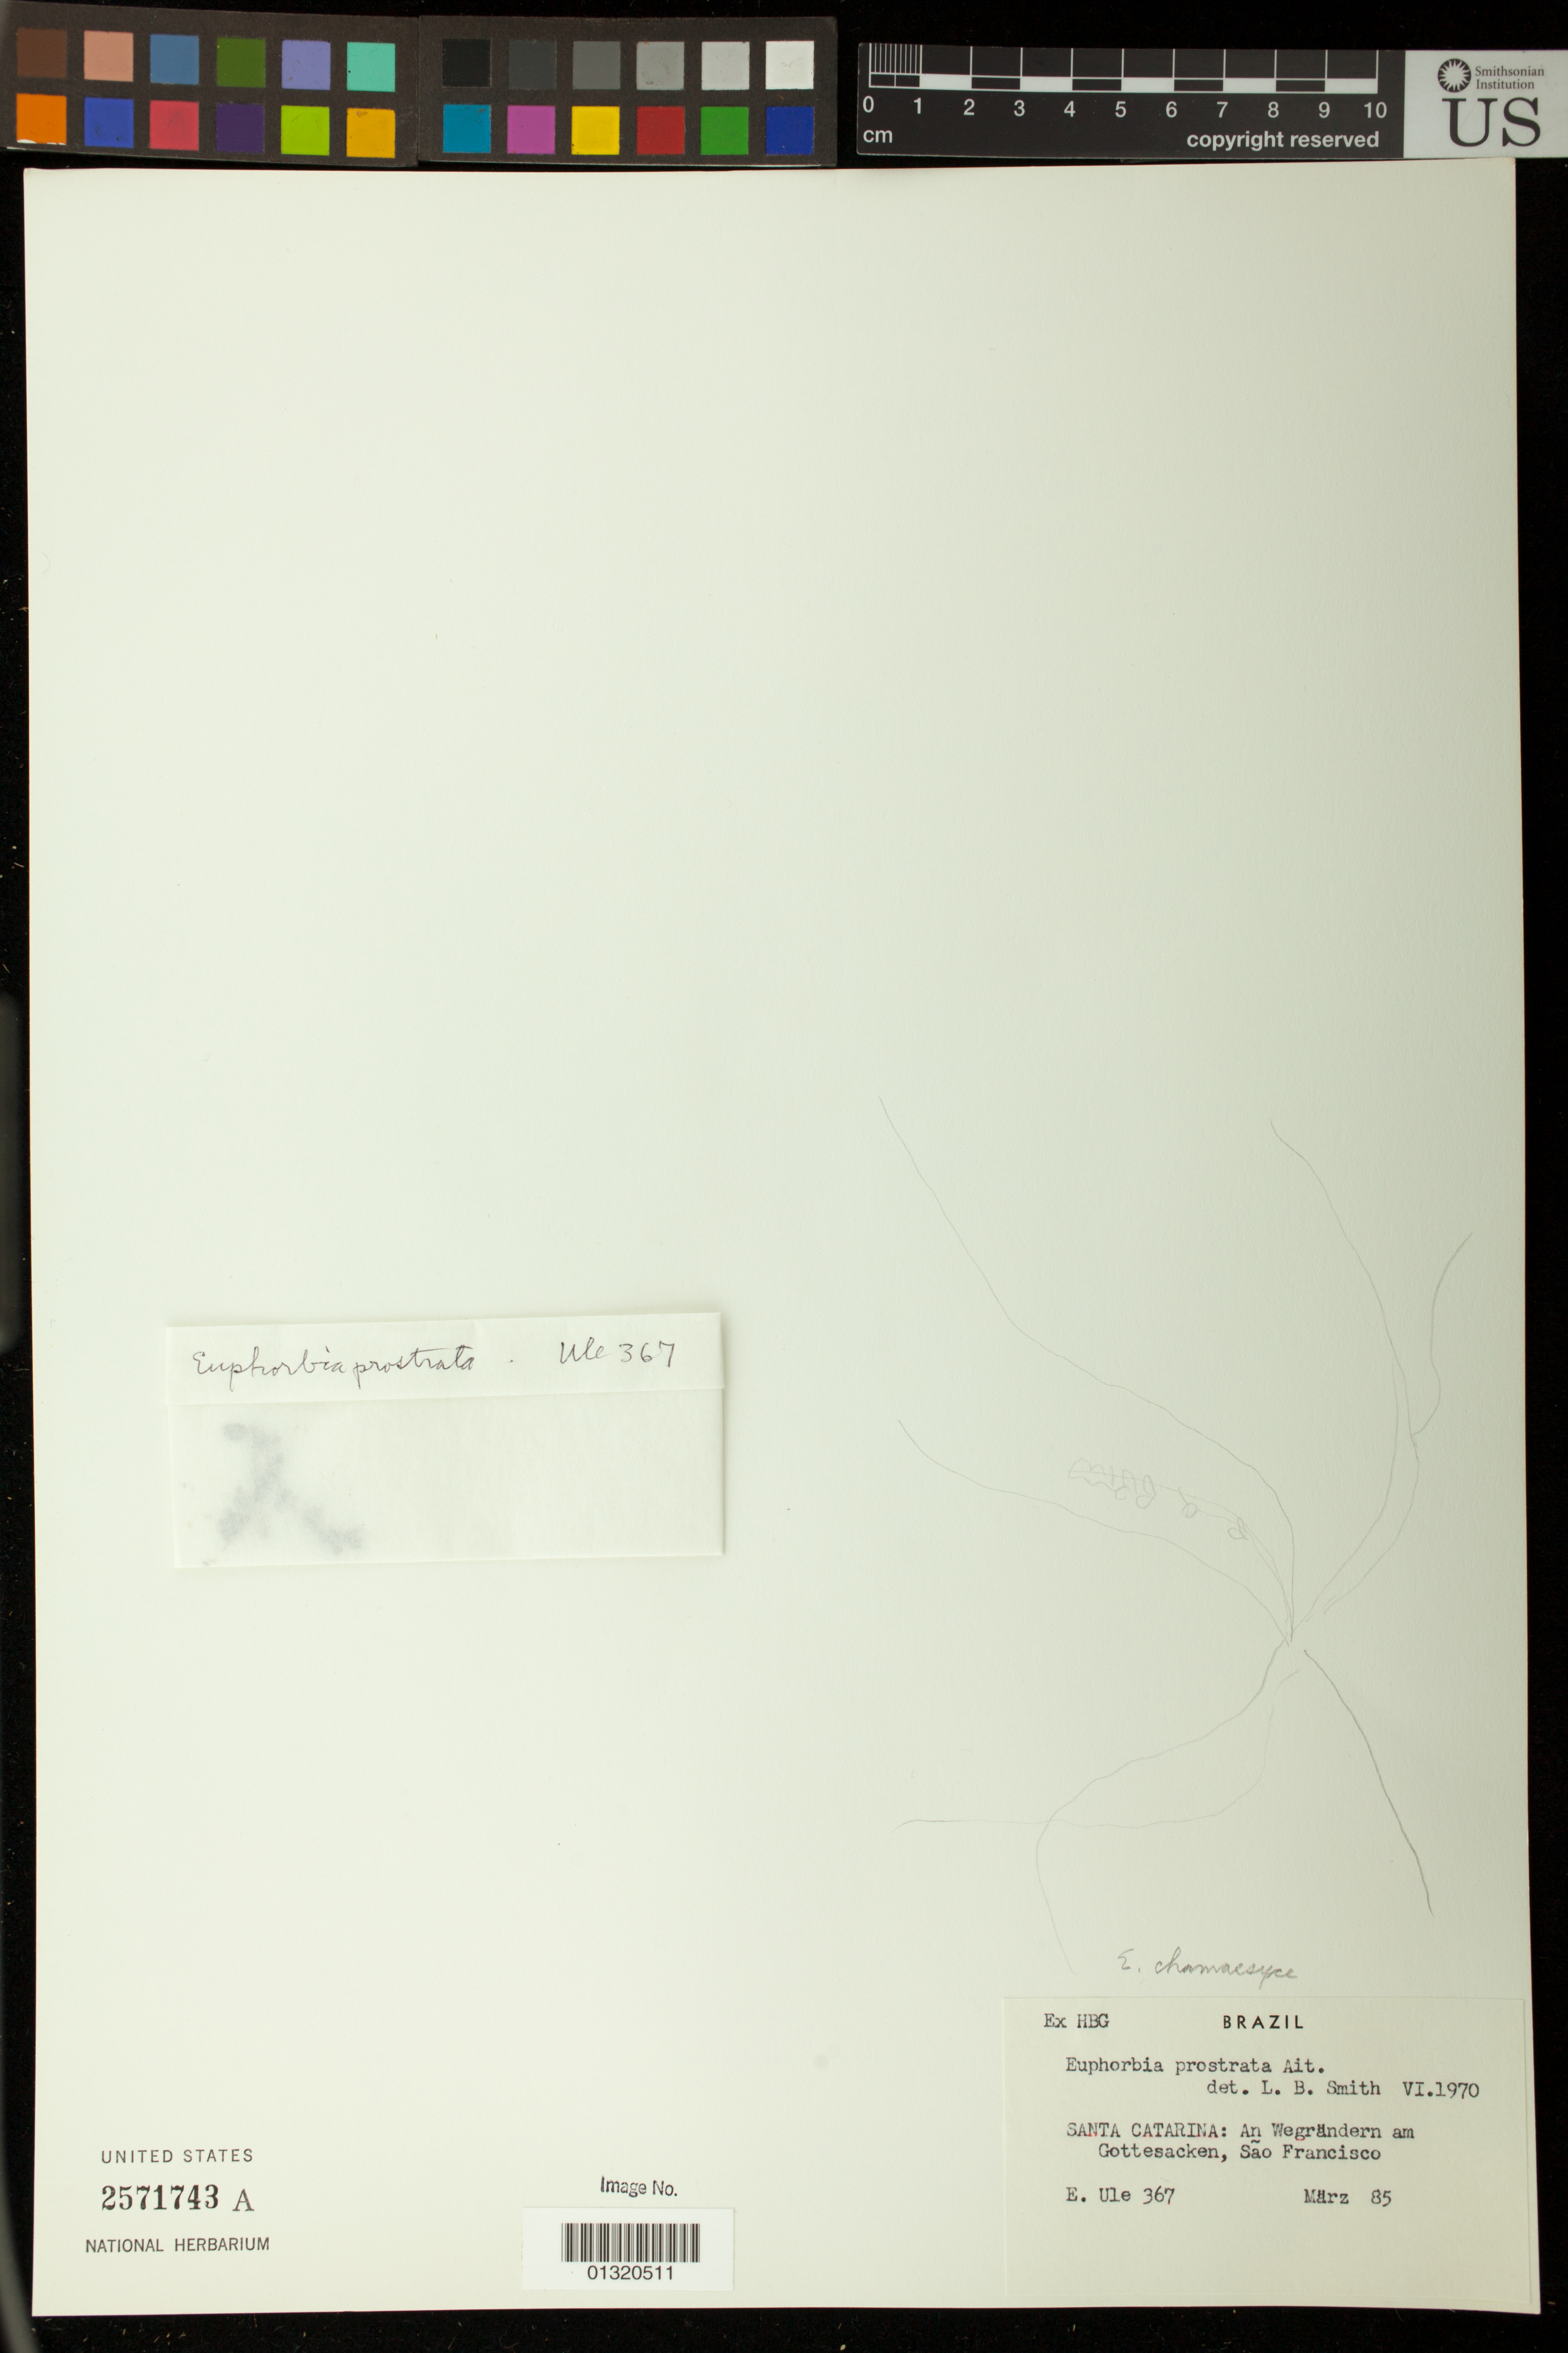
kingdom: Plantae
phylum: Tracheophyta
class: Magnoliopsida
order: Malpighiales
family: Euphorbiaceae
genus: Euphorbia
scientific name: Euphorbia prostrata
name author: Aiton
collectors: E. H. Ule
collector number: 367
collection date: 1885-03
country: Brazil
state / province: Santa Catarina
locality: An Wegrandern am Gottesacken, Sao Francisco [Sao Francisco do Sul]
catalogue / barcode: US 2571743A